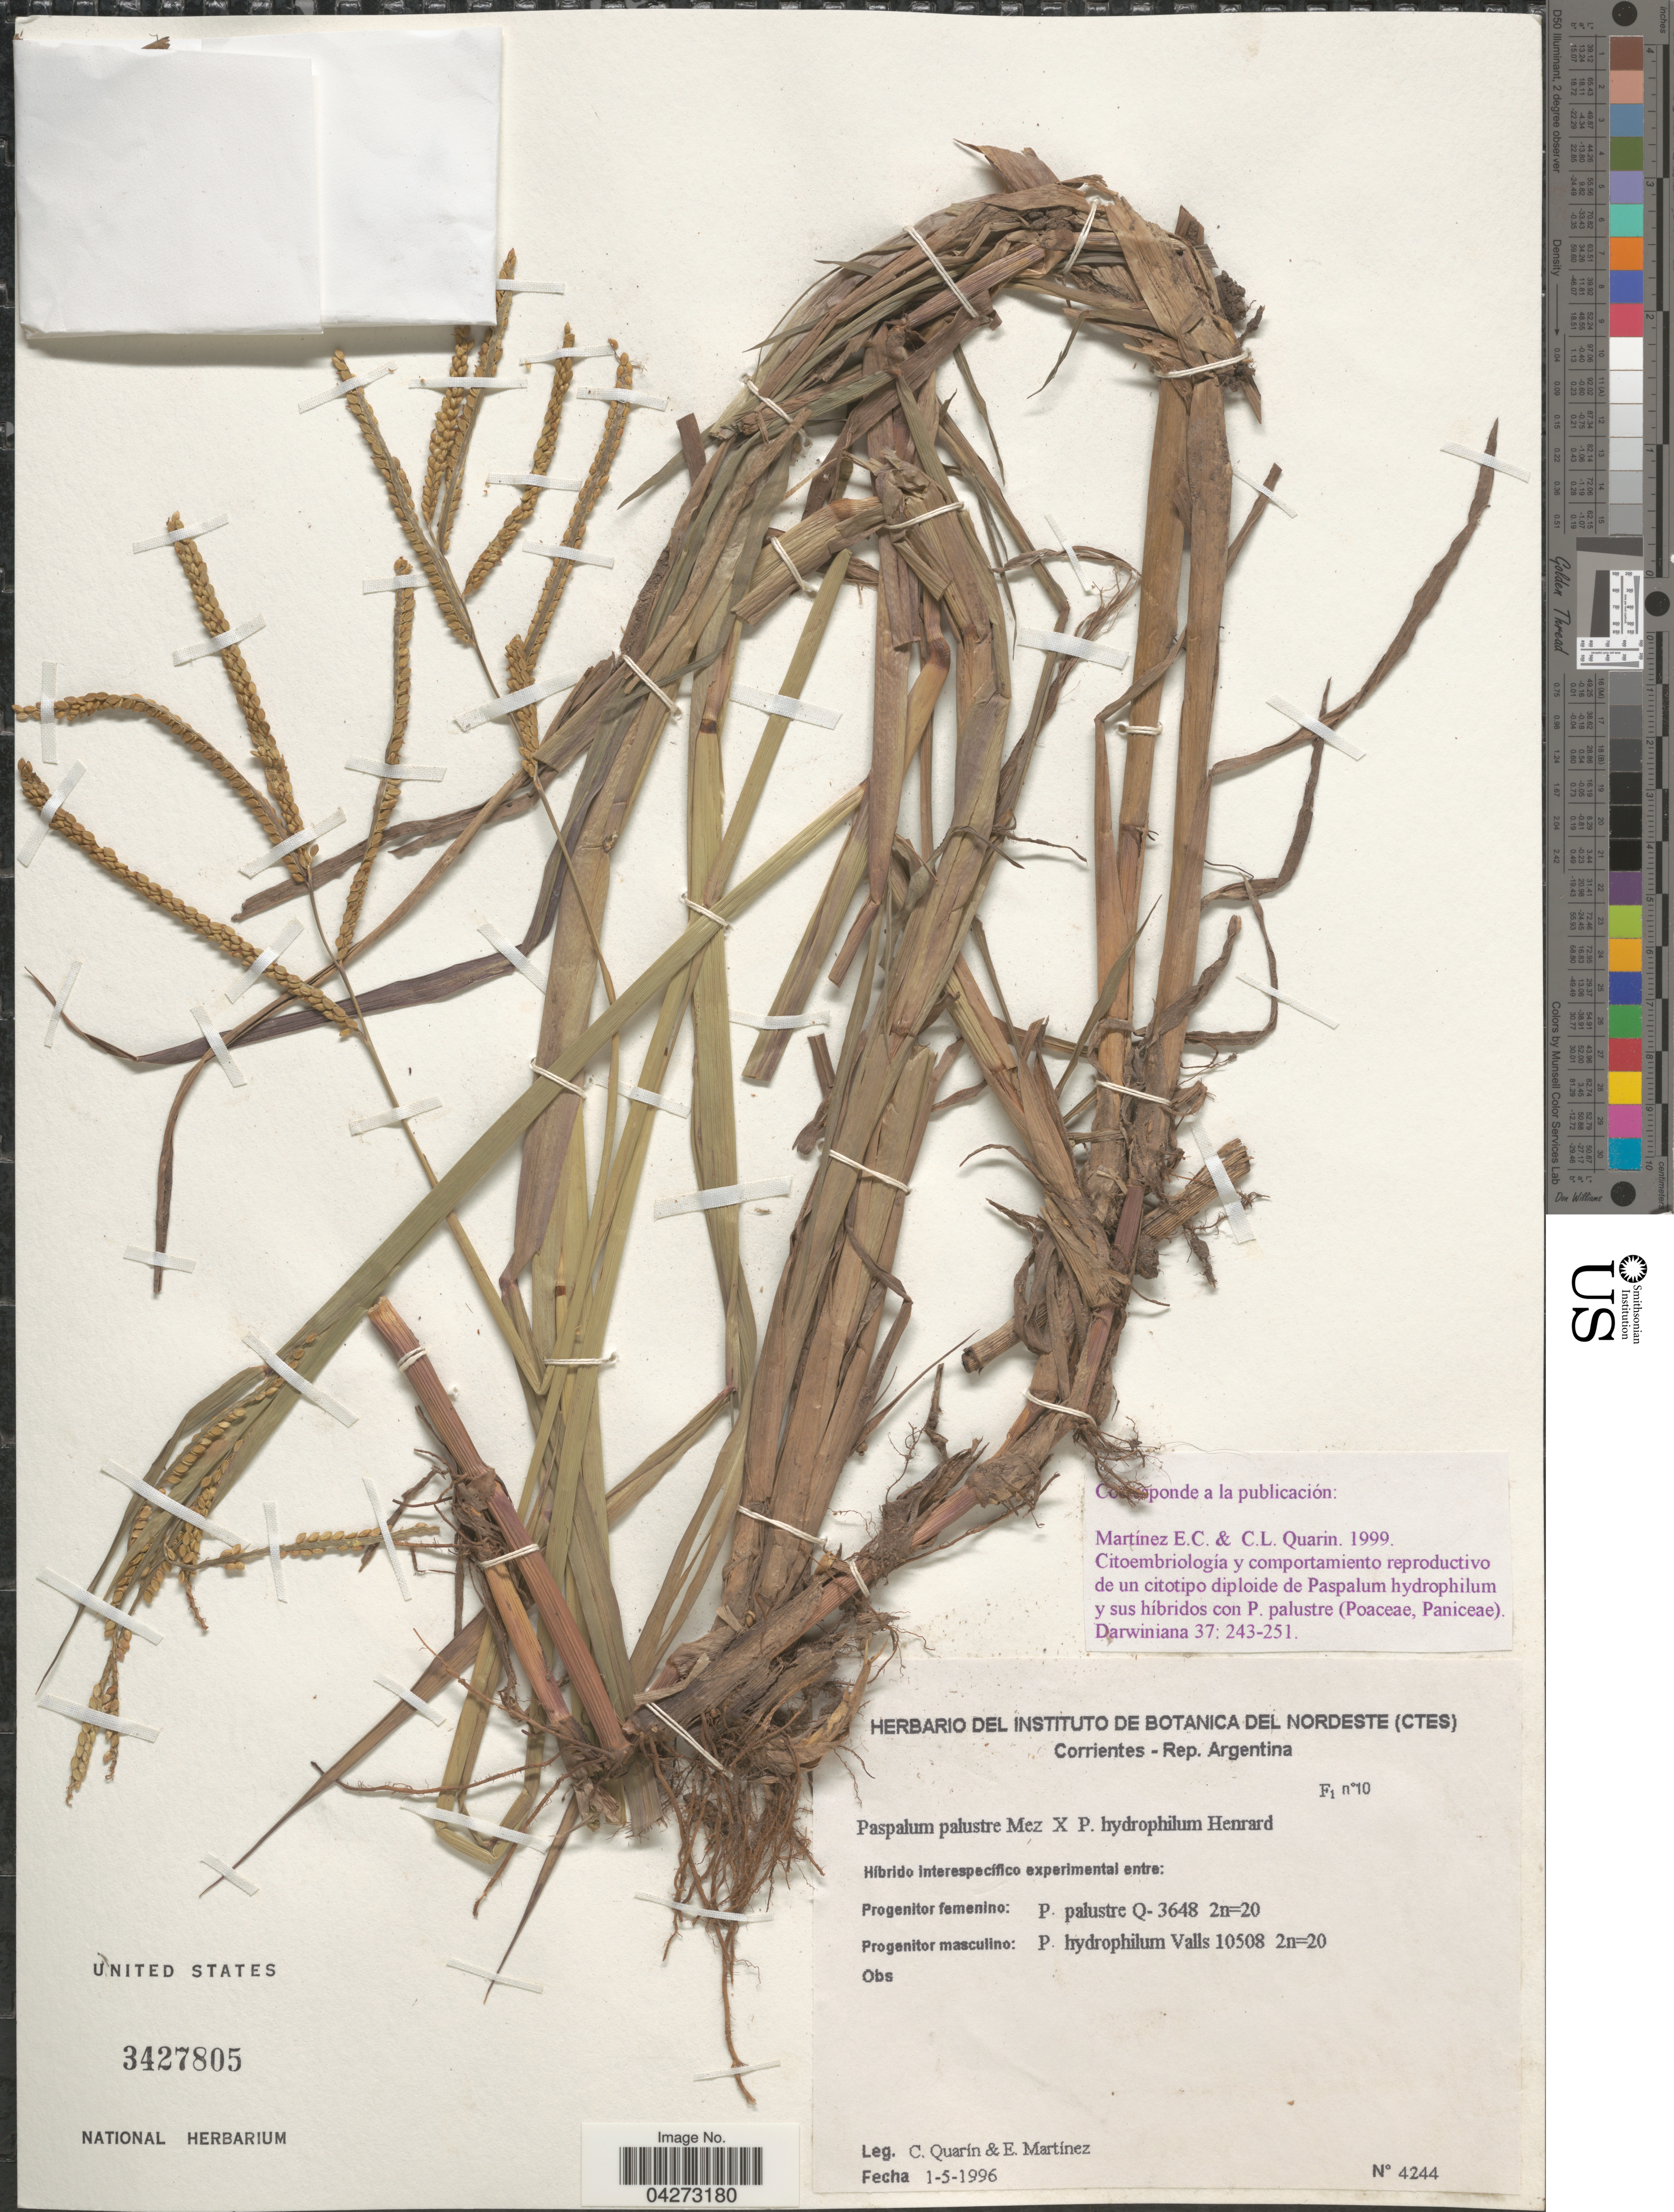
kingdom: Plantae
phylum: Tracheophyta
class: Liliopsida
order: Poales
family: Poaceae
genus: Paspalum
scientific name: Paspalum palustre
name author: Mez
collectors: C. Quarin & E. Martínez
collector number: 4244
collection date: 1996-05-01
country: Argentina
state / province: Corrientes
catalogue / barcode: US 3427805